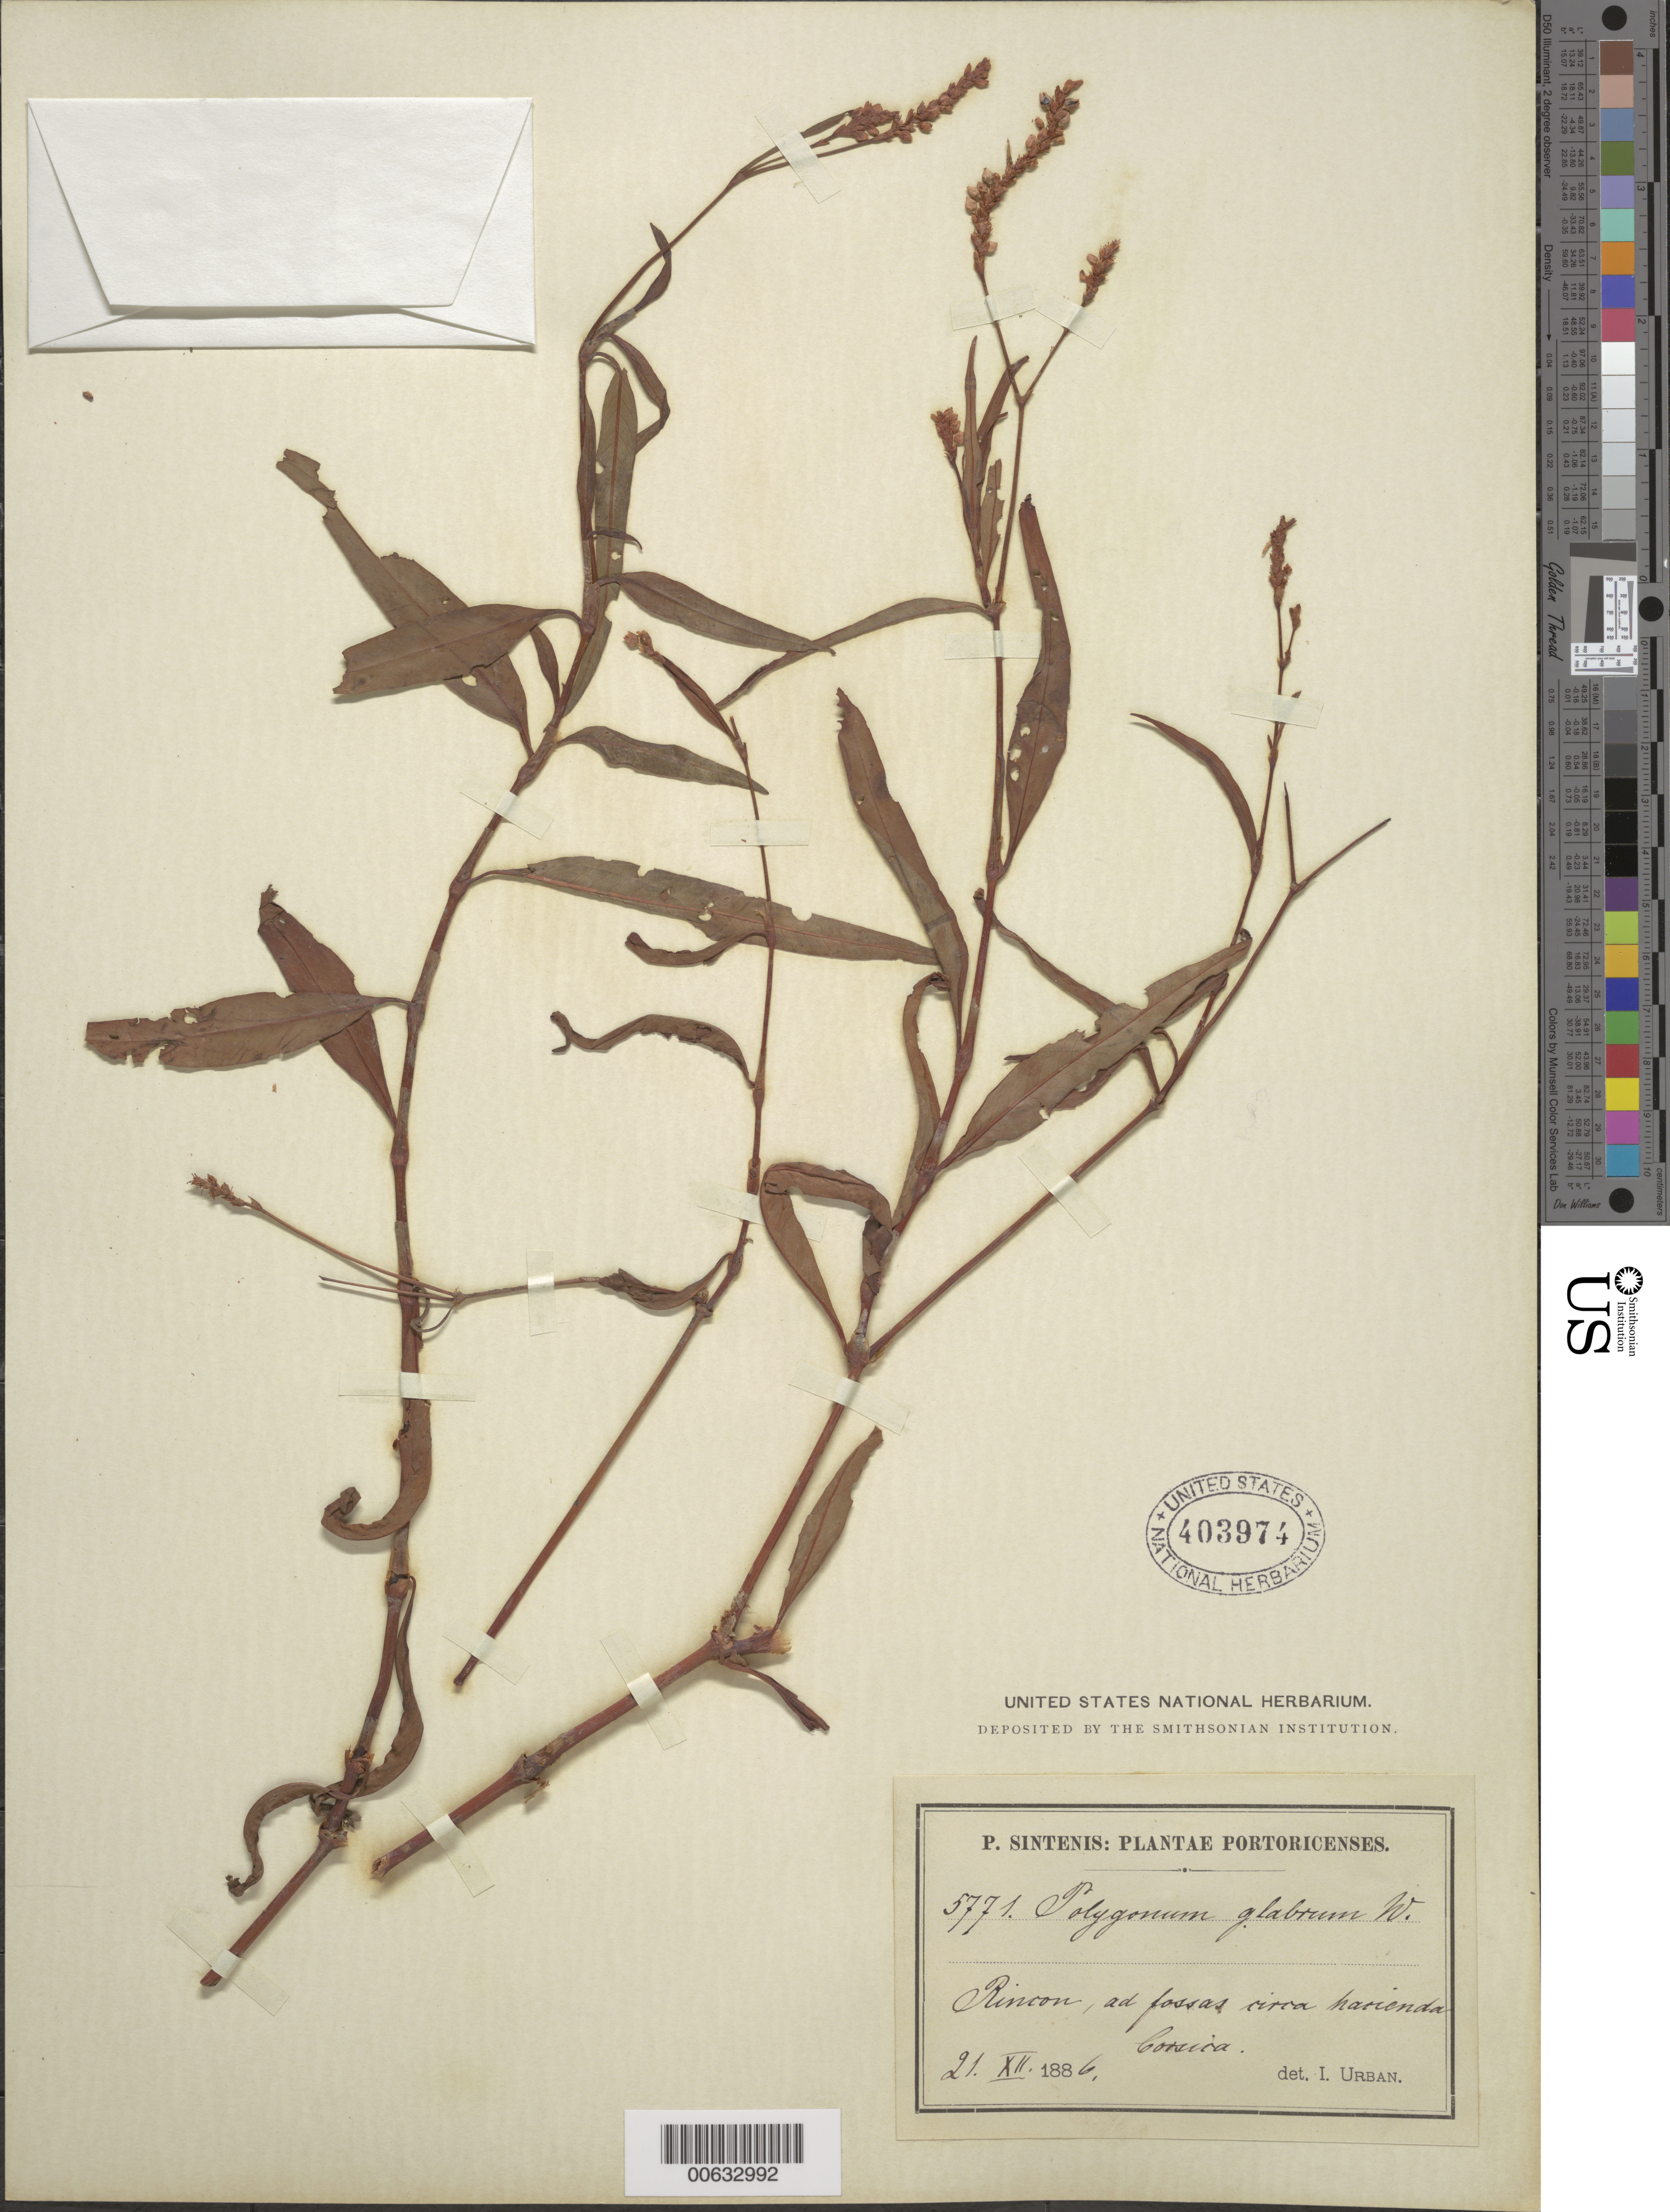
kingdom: Plantae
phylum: Tracheophyta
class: Magnoliopsida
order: Caryophyllales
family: Polygonaceae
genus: Polygonum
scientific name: Polygonum pensylvanicum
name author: L.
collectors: P. Sintenis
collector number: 5771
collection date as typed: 21 Dec 1886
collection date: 1886-12-21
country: Puerto Rico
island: Greater Antilles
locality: Rincon, ad fossas circa hacienda Corsica.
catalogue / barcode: US 403974